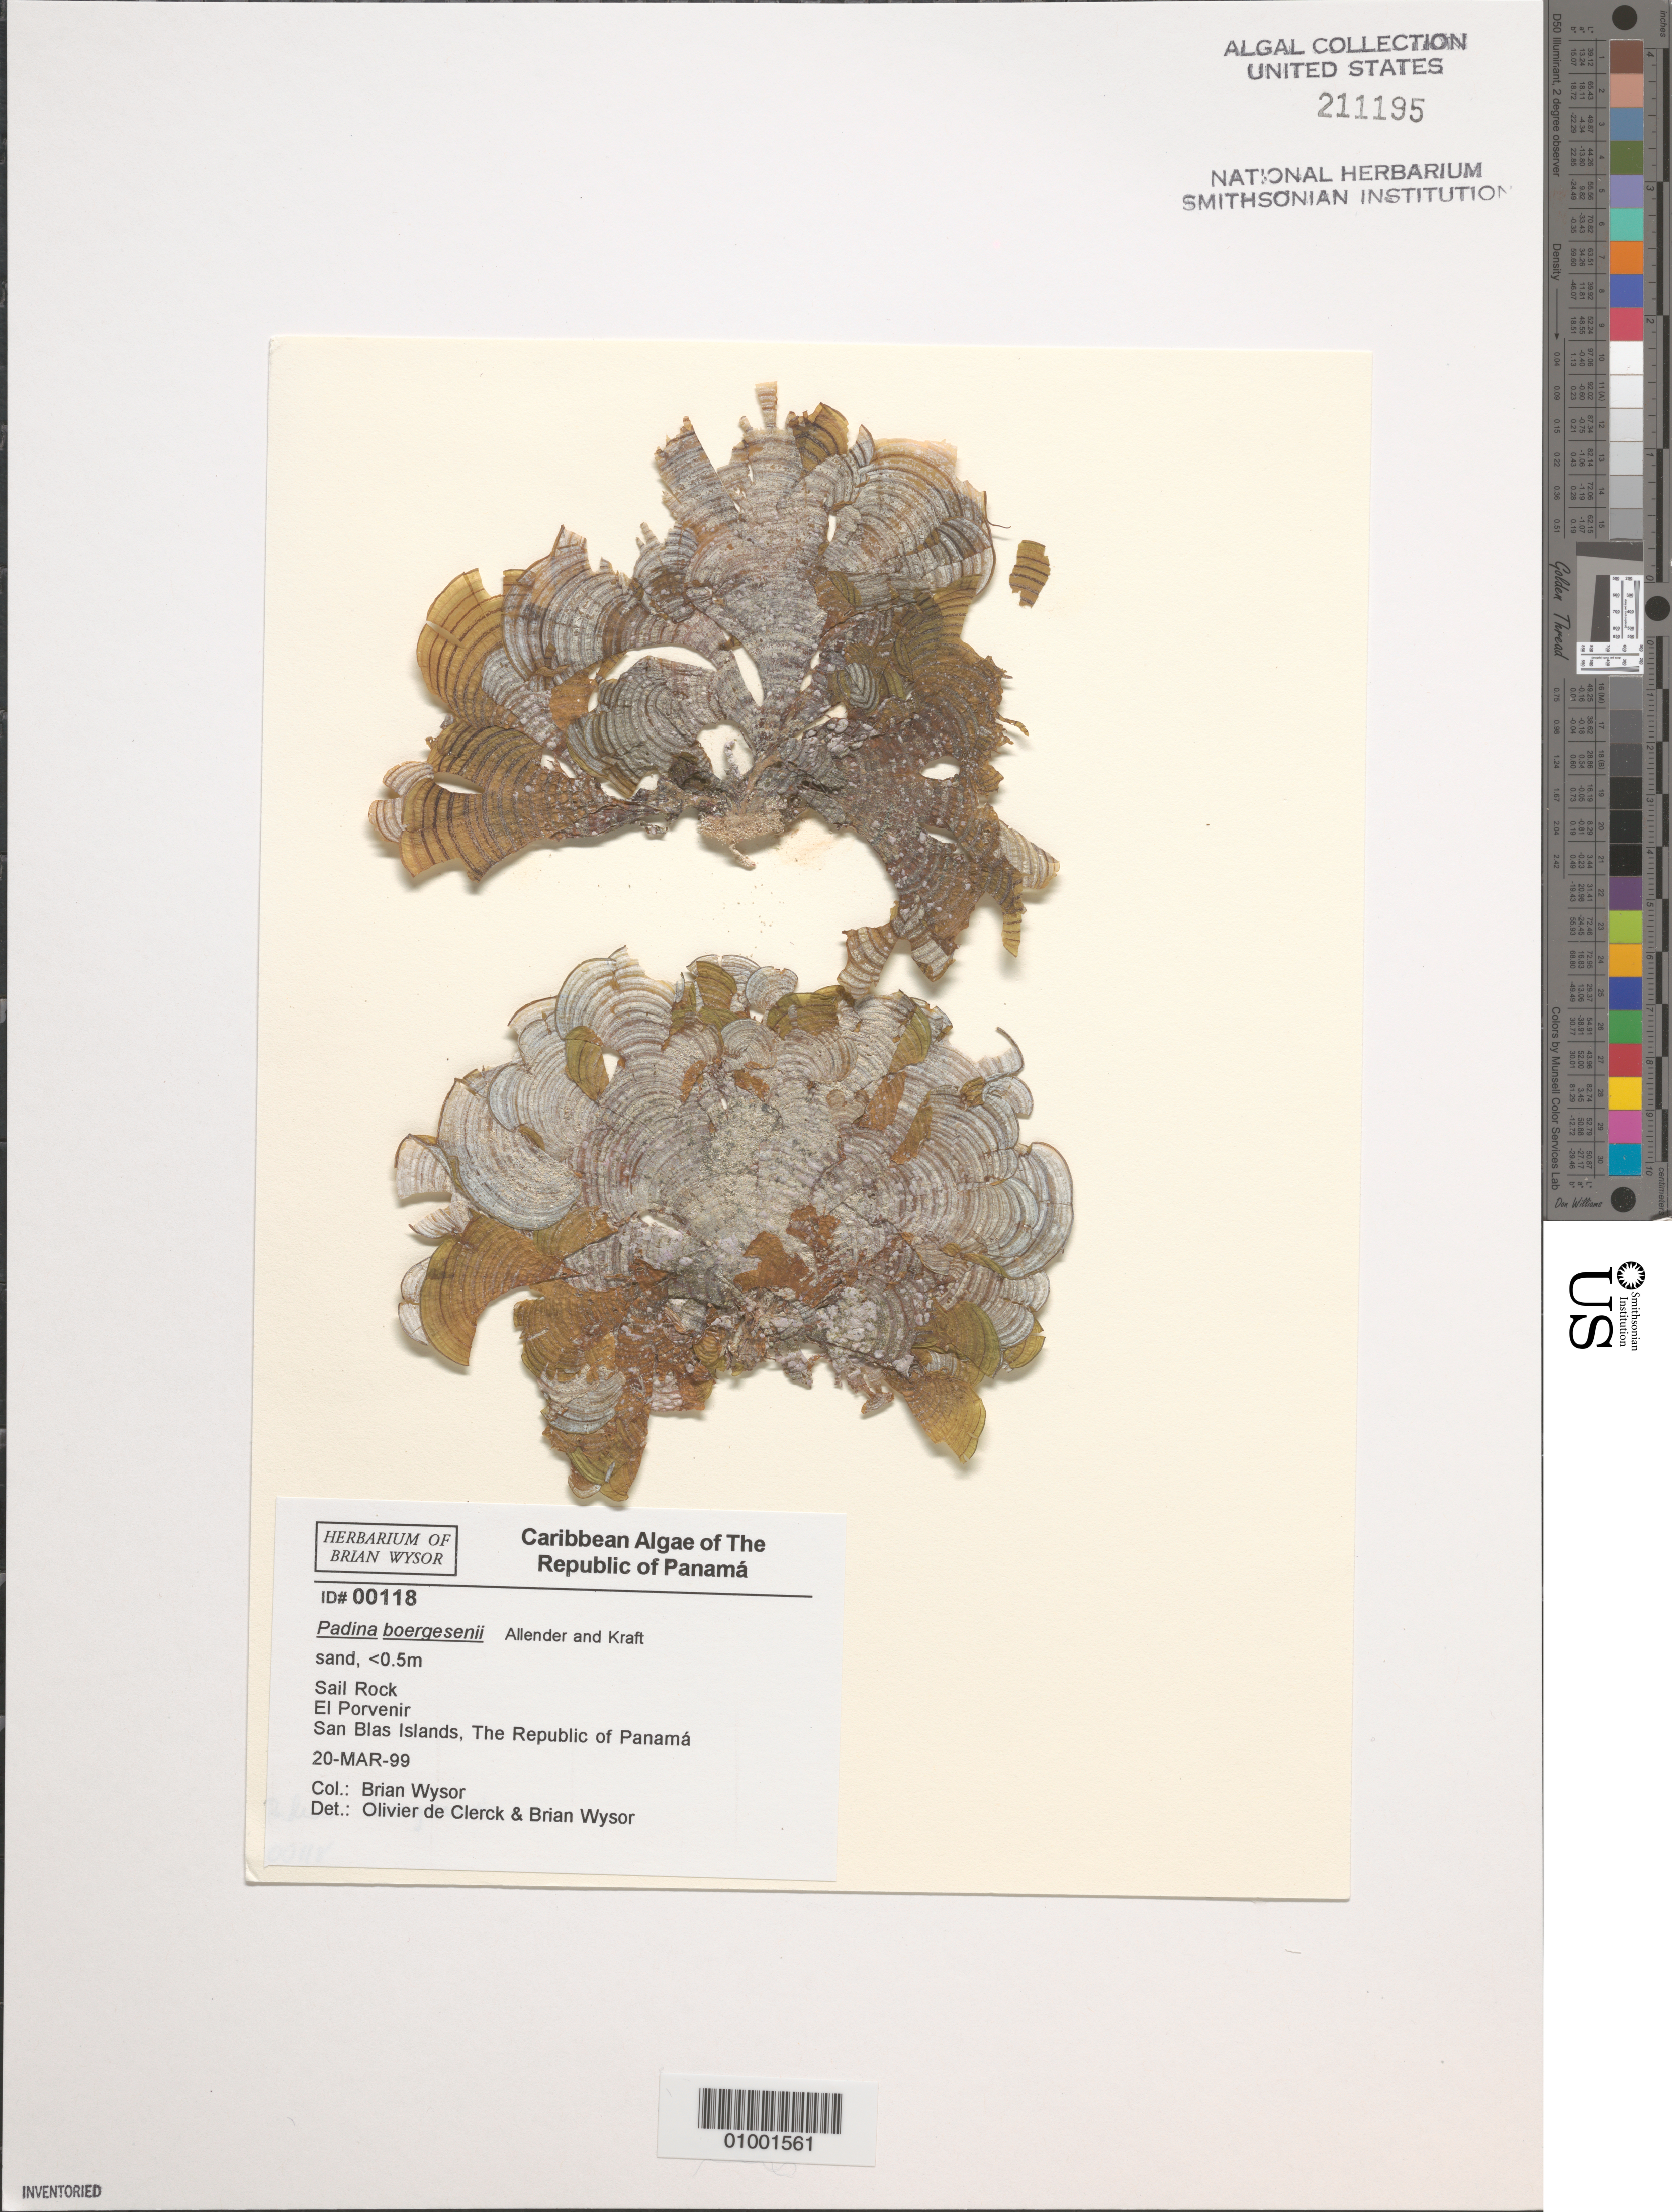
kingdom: Chromista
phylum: Ochrophyta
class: Phaeophyceae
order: Dictyotales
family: Dictyotaceae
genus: Padina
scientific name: Padina boergesenii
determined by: de Clerck, O.; Wysor, B.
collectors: B. Wysor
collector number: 00118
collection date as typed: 20 Mar 1999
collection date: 1999-03-20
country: Panama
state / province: Kuna Yala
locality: Sail Rock, El Porvenir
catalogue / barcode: US 211195